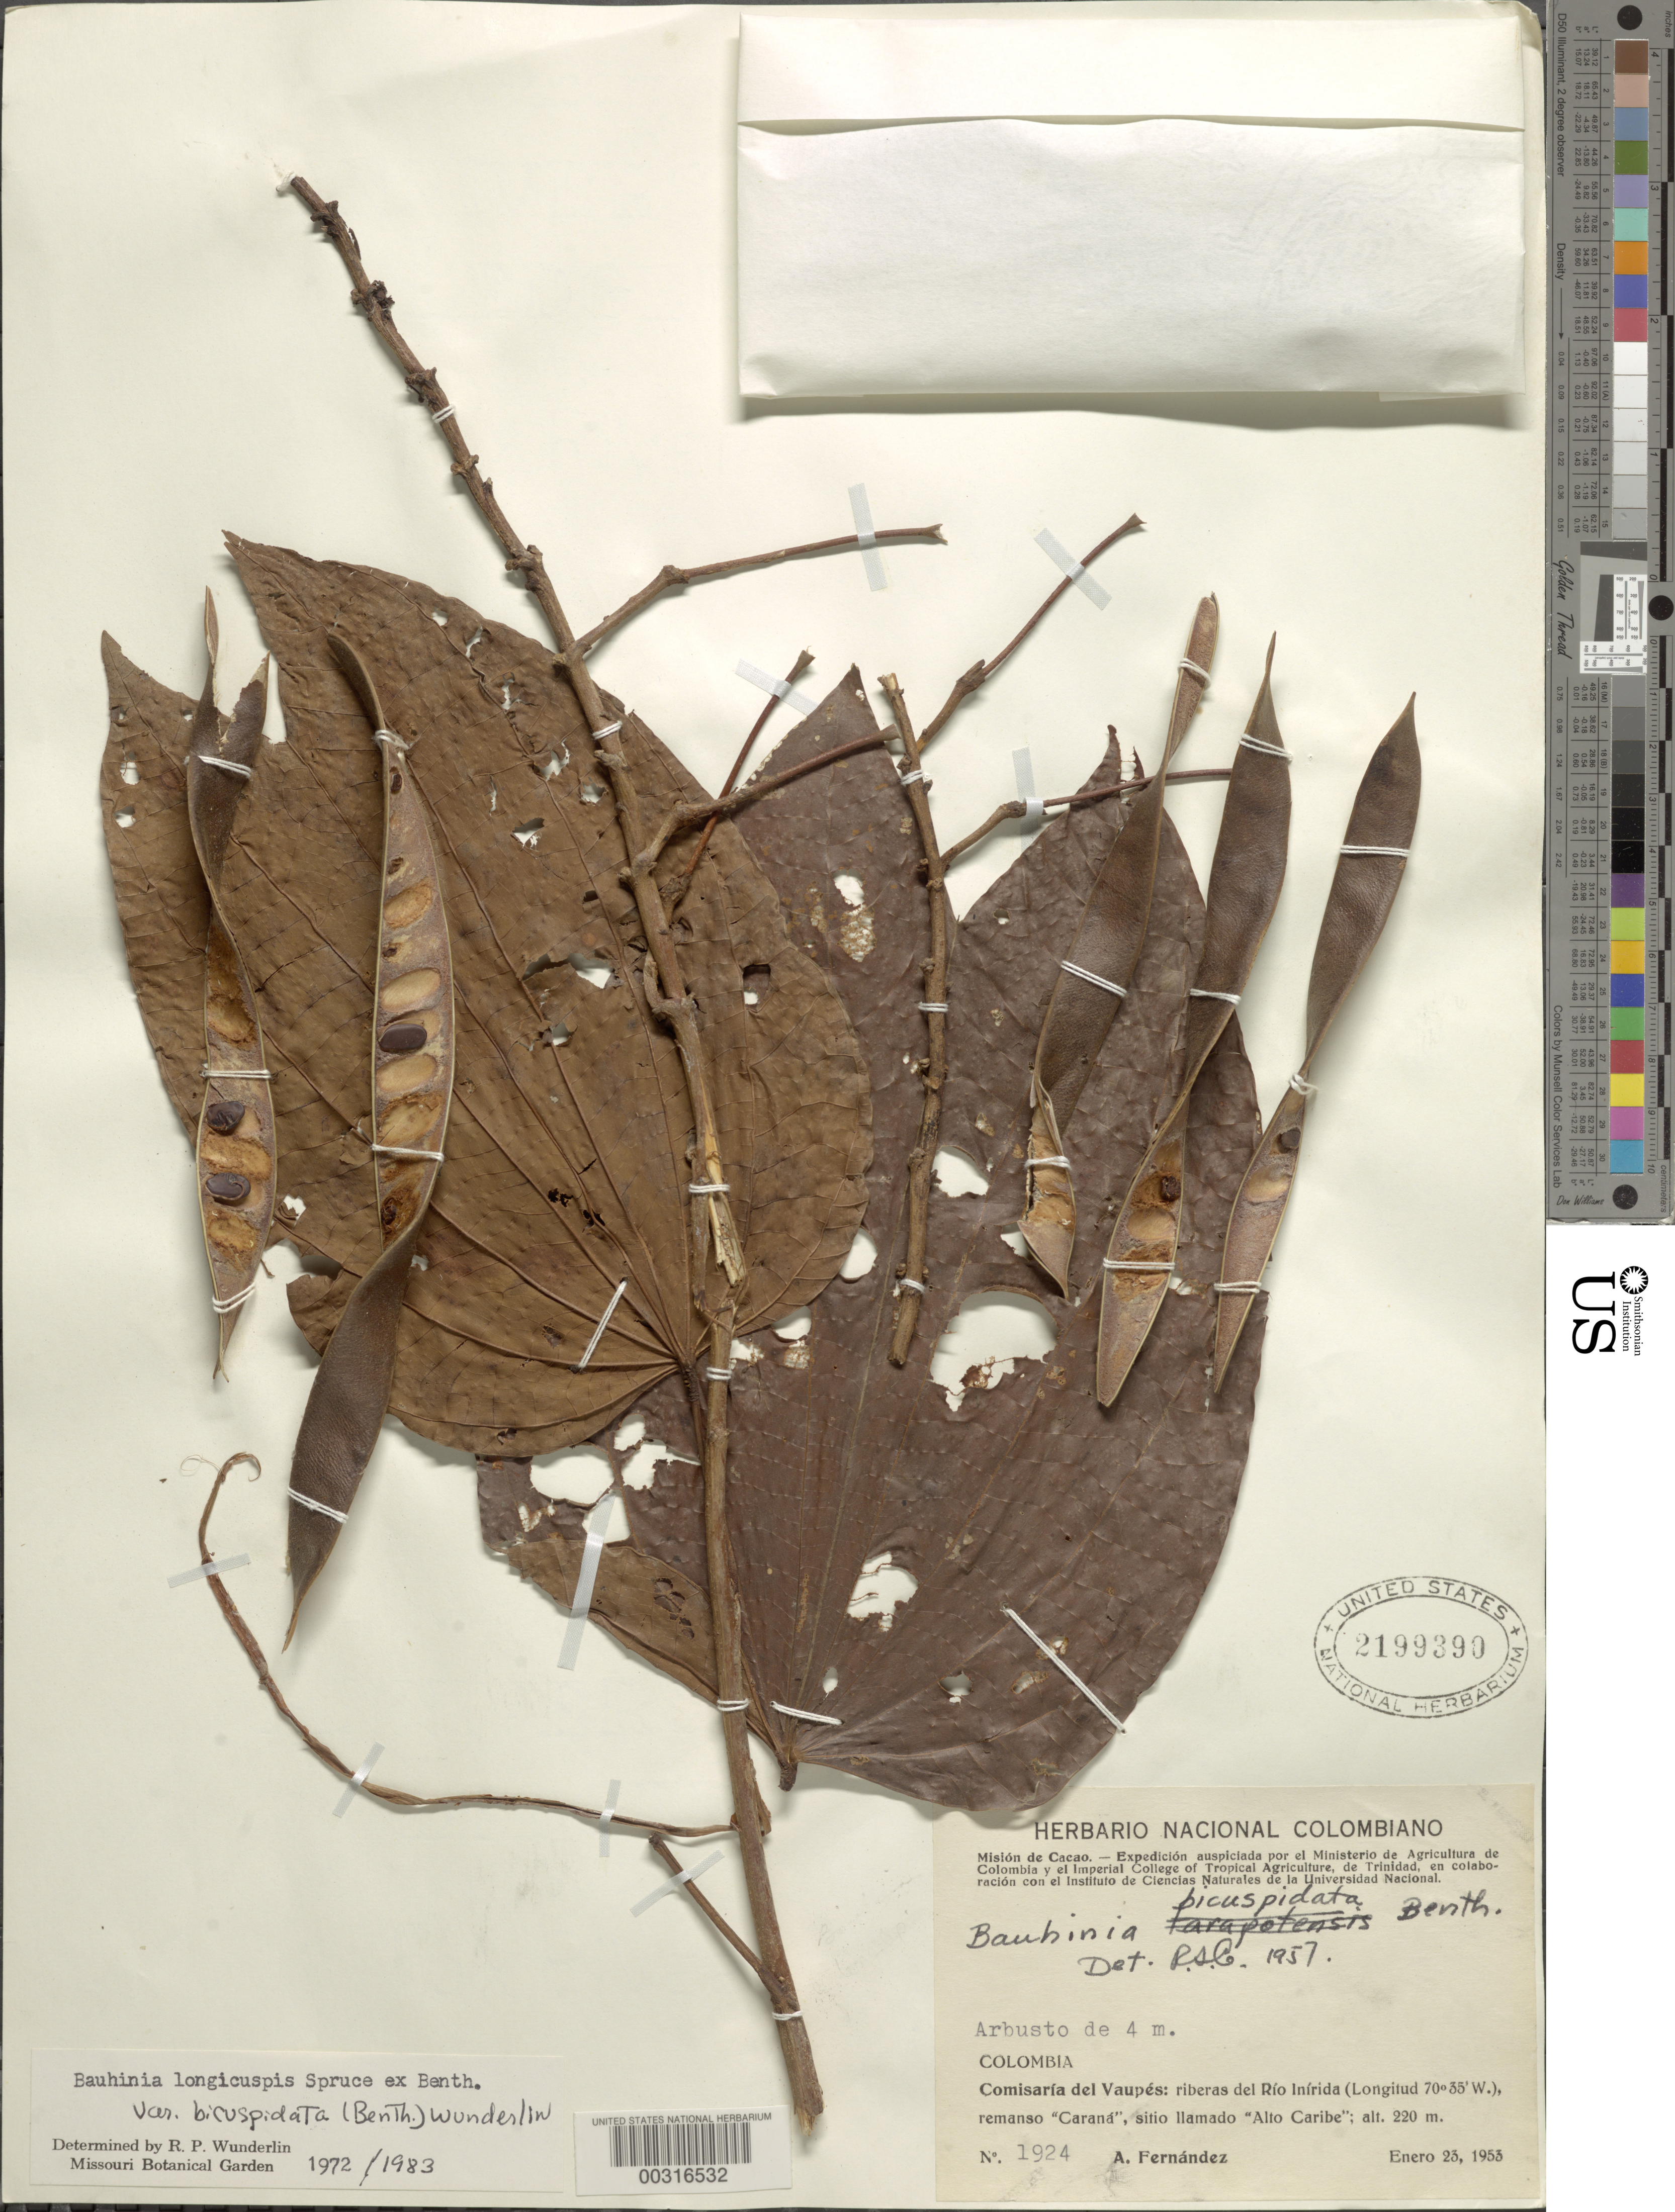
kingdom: Plantae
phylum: Tracheophyta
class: Magnoliopsida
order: Fabales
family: Fabaceae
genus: Bauhinia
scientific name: Bauhinia longicuspis var. bicuspidata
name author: (Benth.) Wunderlin ex G.P. Lewis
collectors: Á. Fernández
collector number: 1924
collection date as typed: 23 Jan 1953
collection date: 1953-01-23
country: Colombia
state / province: Vaupés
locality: Rio Inirida, Remanso "Carana", site called "Alto Caribe"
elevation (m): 220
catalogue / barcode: US 2199390